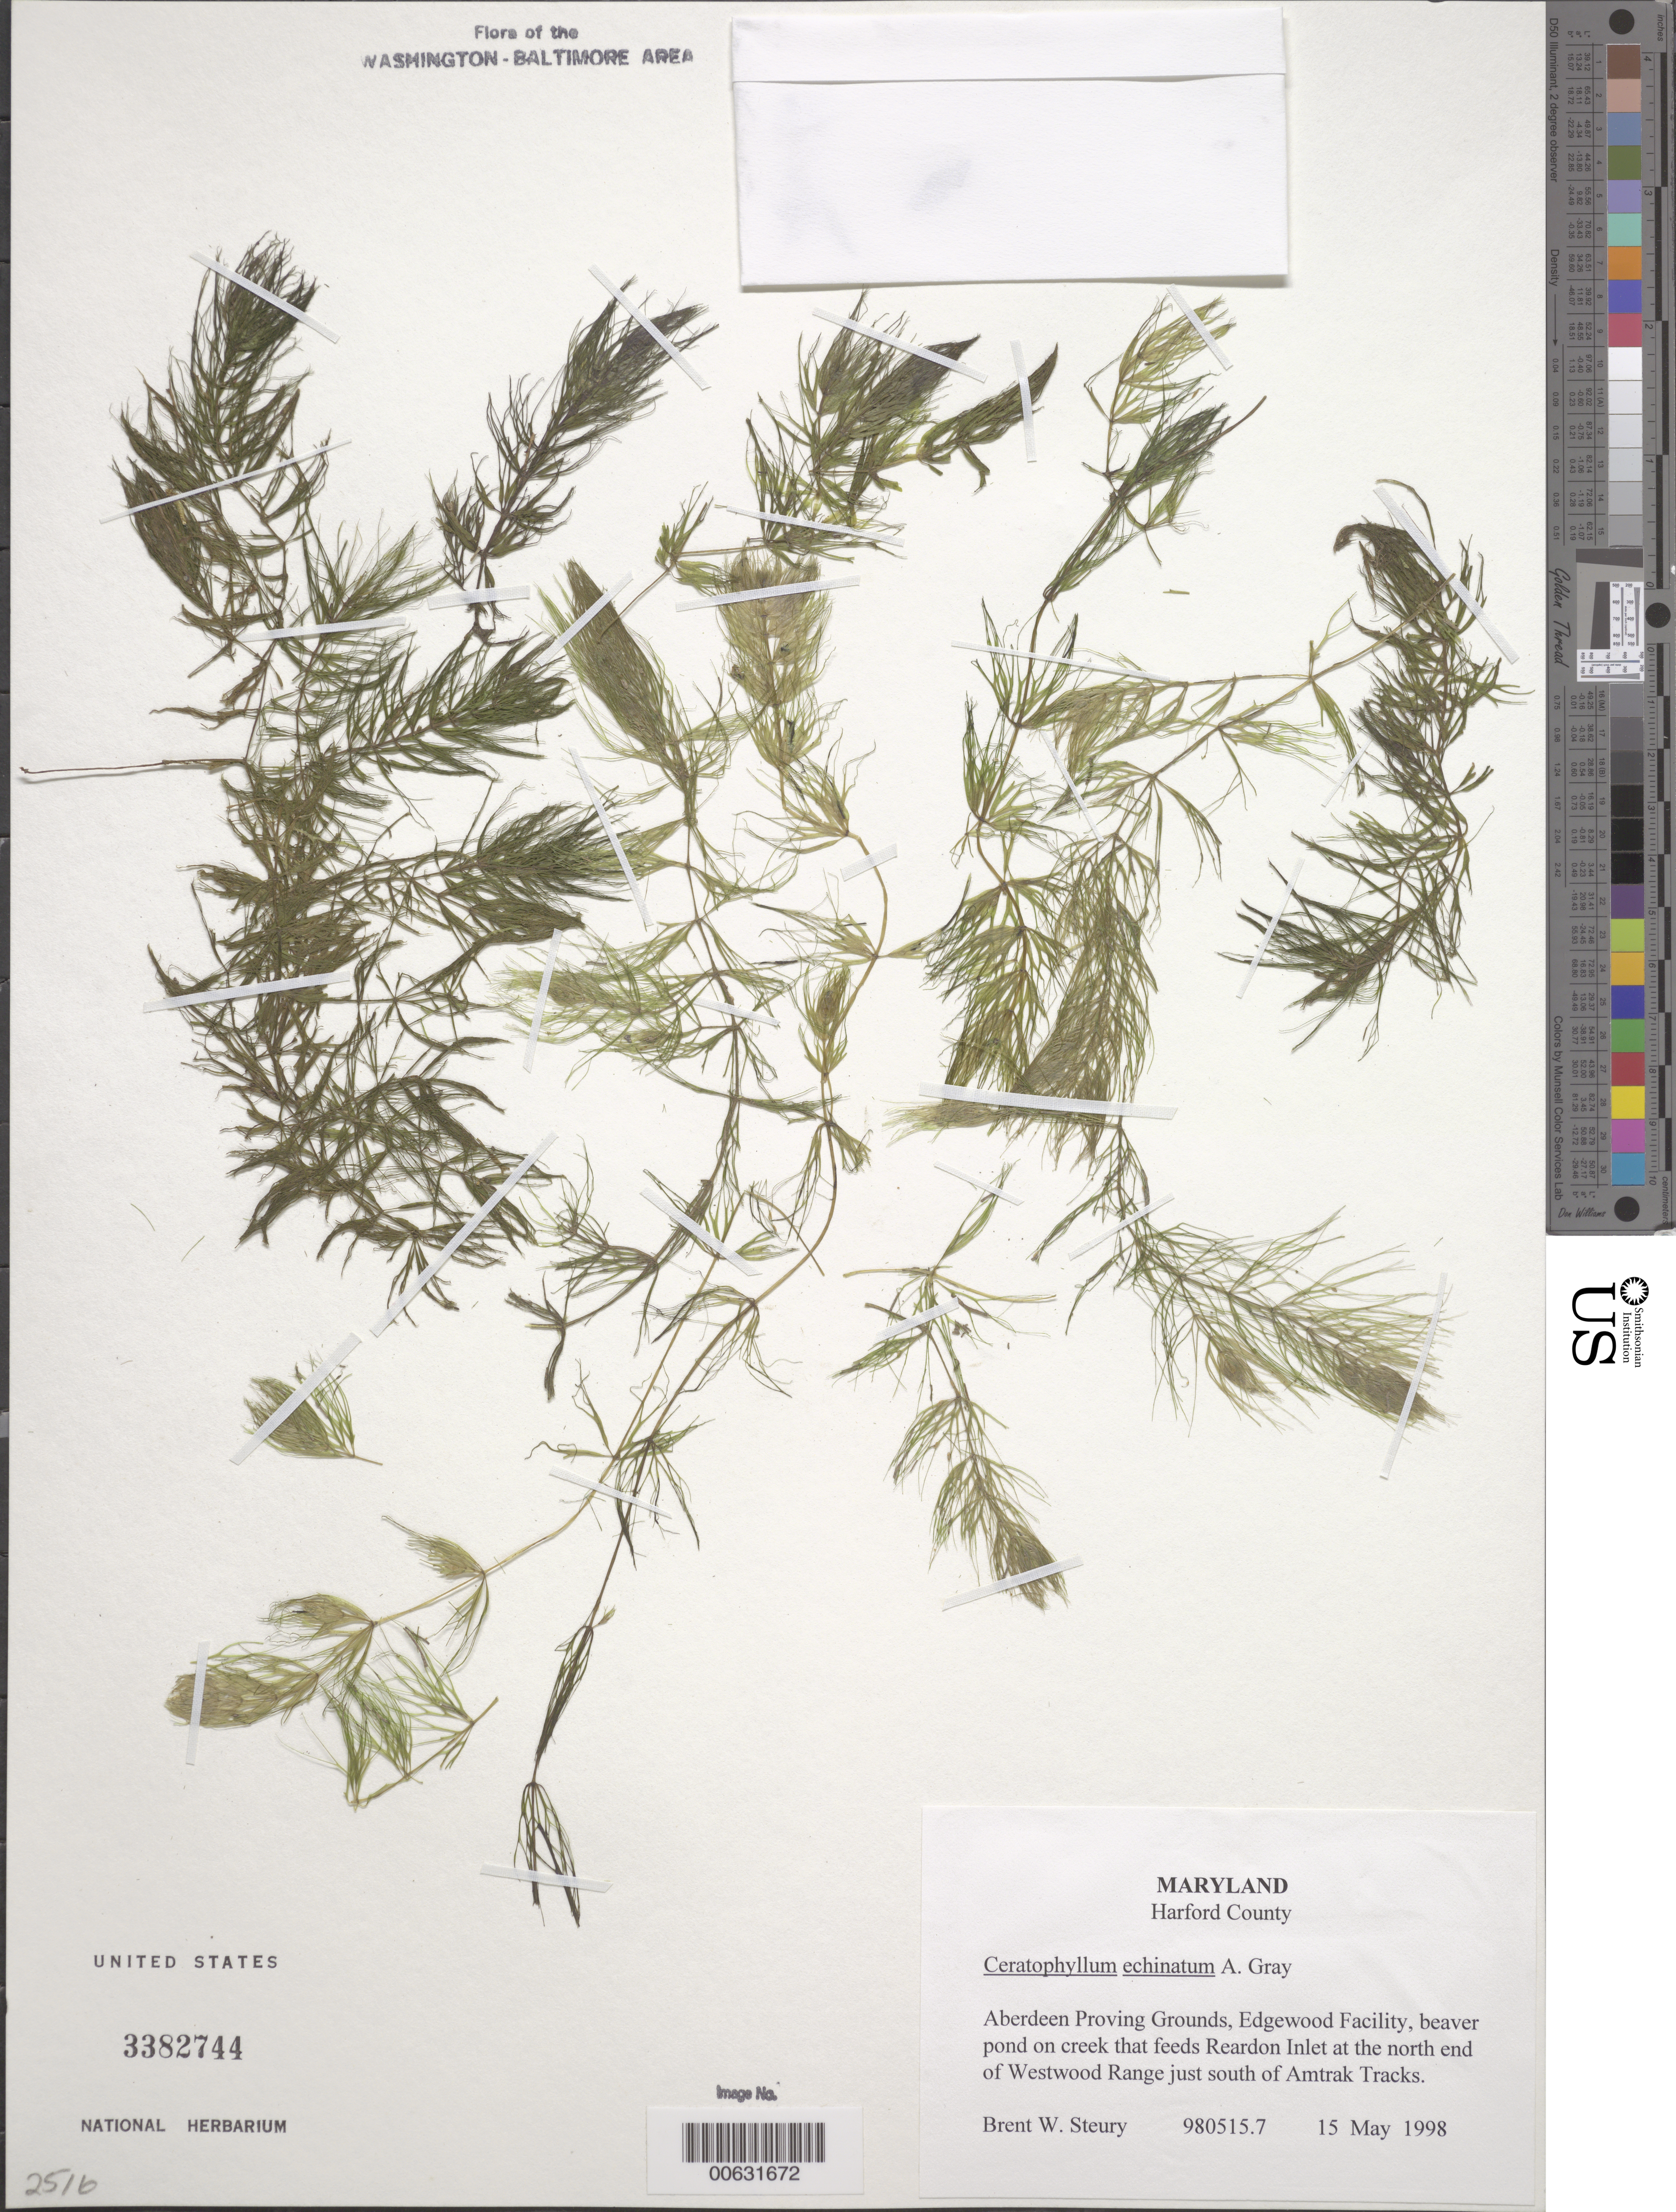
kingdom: Plantae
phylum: Tracheophyta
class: Magnoliopsida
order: Ceratophyllales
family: Ceratophyllaceae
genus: Ceratophyllum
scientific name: Ceratophyllum echinatum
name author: A. Gray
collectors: B. Steury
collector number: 980515.7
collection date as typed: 15 May 1998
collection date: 1998-05-15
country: United States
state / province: Maryland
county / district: Harford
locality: Aberdeen Proving Grounds, Edgewood Facility, Creek that feeds Reardon Inlet at the north end of Westwood Range just south of Amtrak Tracks.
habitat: Beaver pond on ceek.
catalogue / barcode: US 3382744